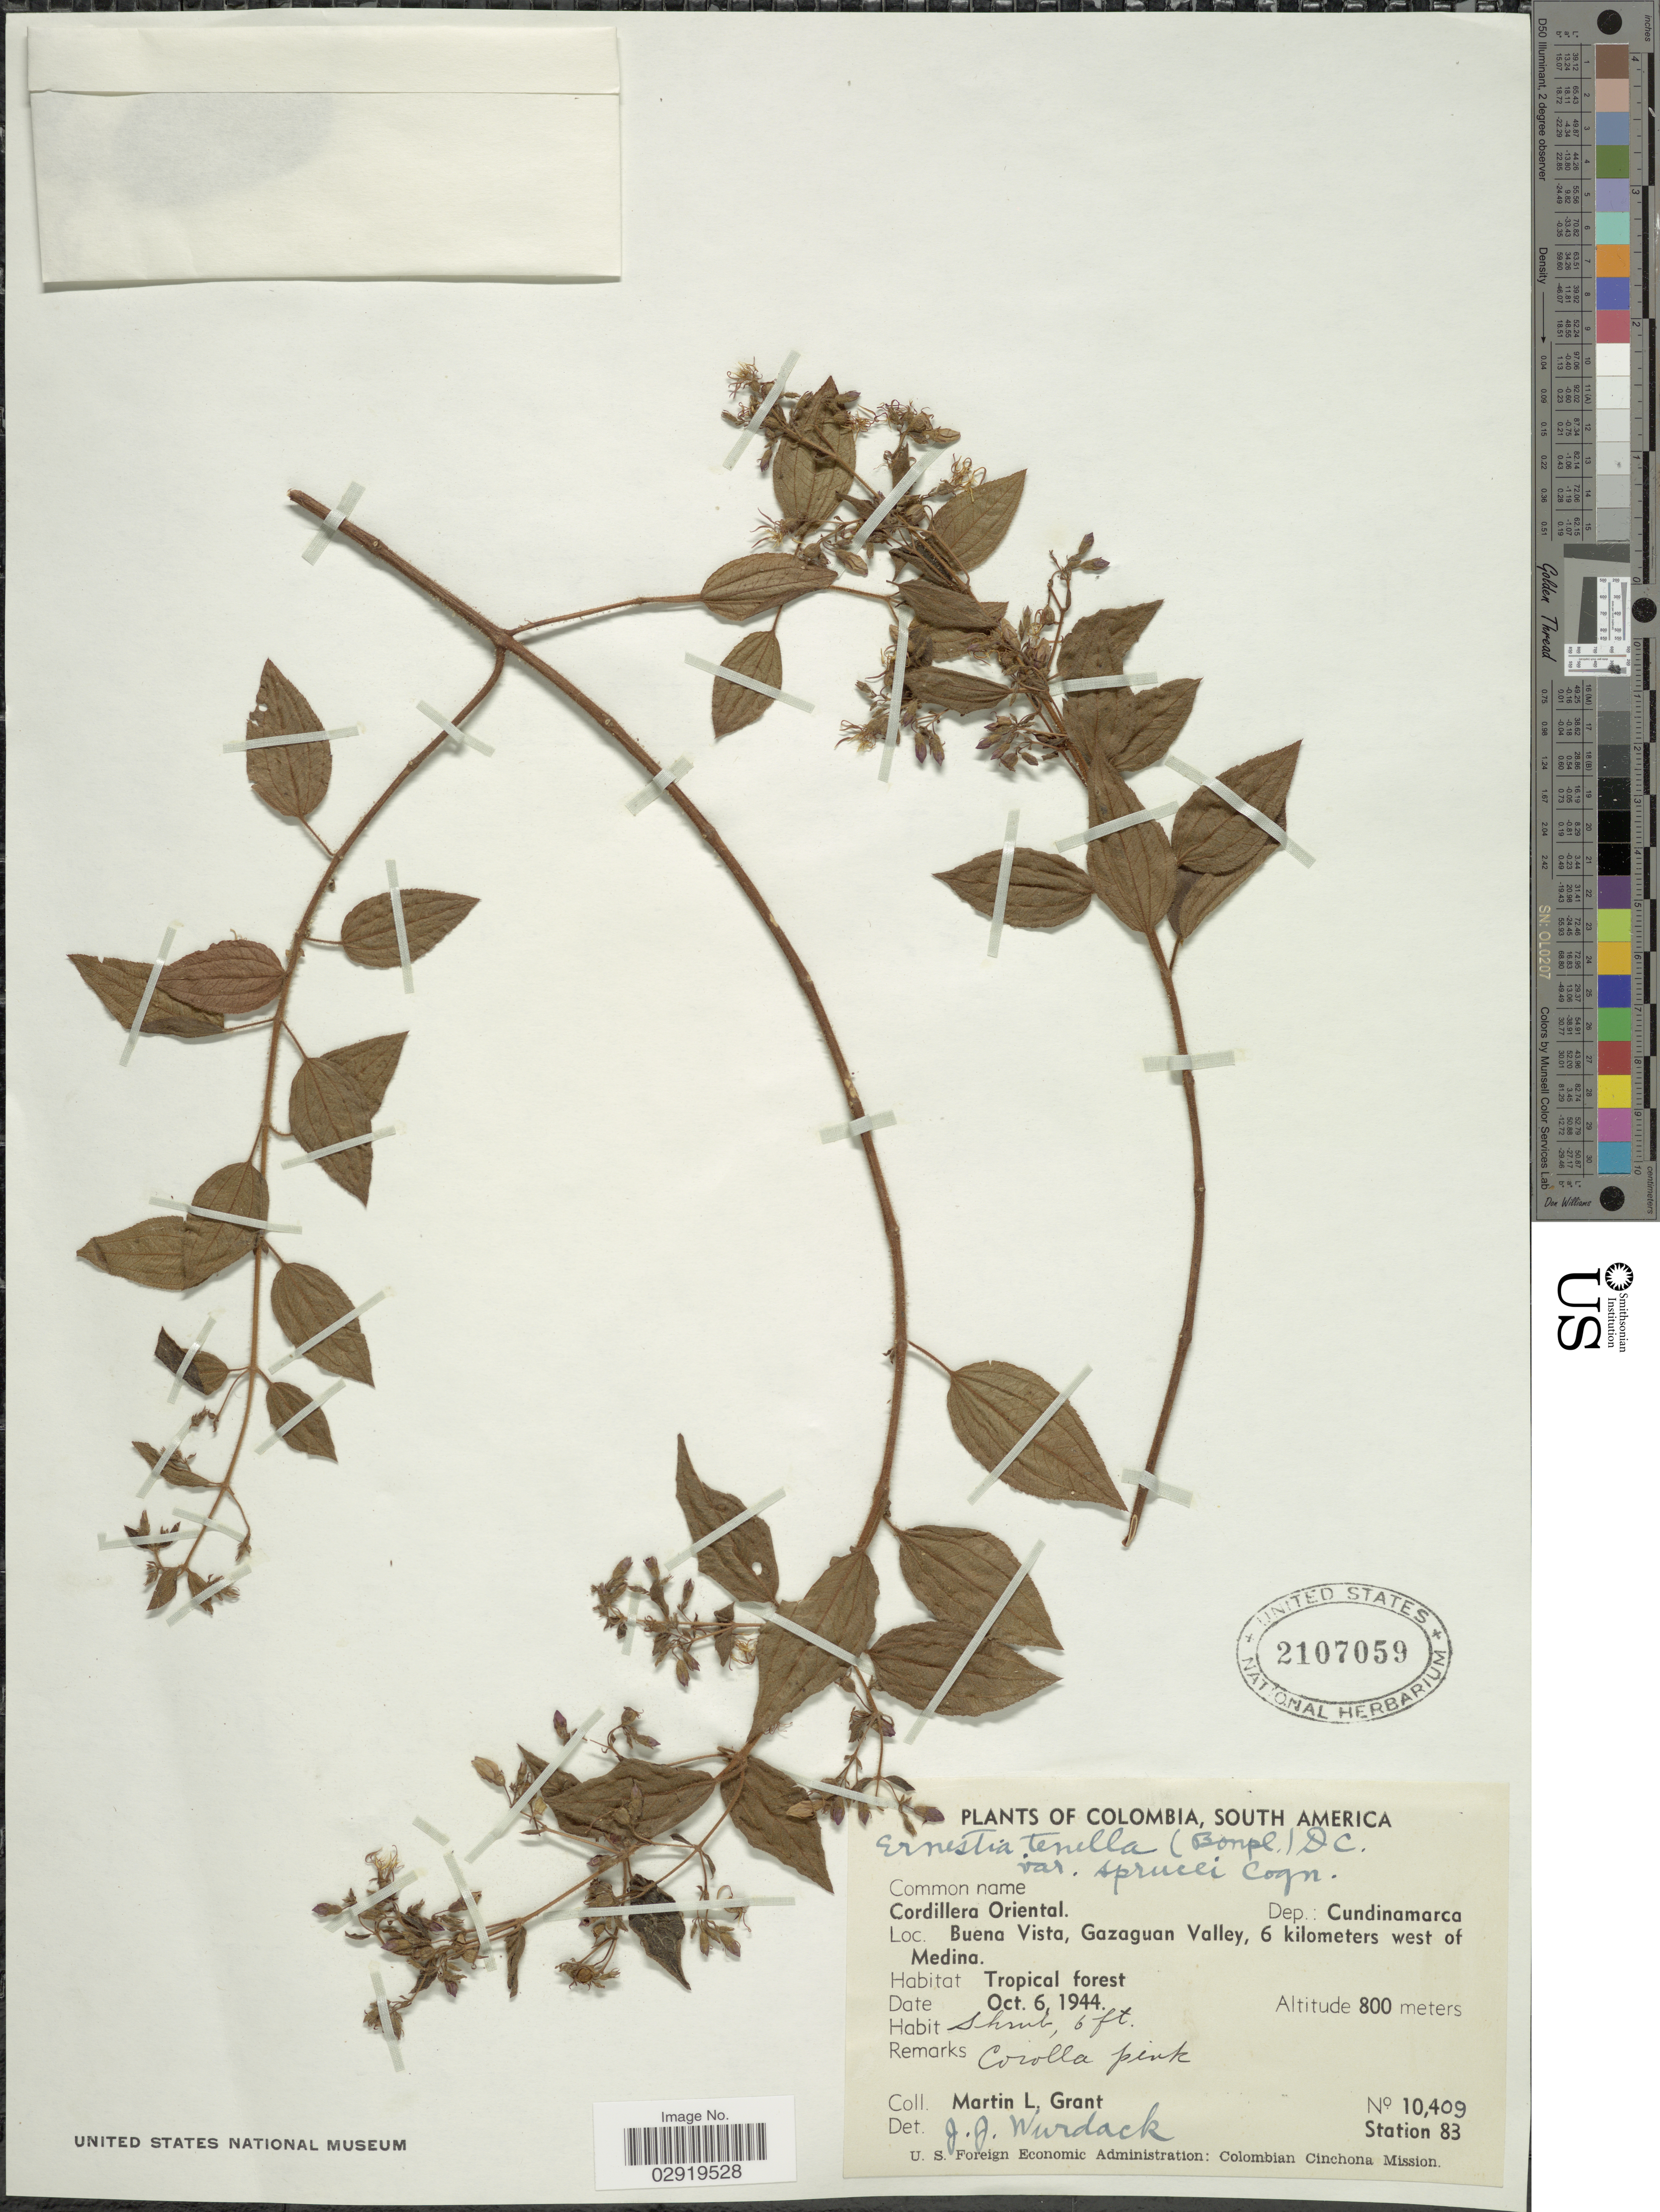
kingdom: Plantae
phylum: Tracheophyta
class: Magnoliopsida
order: Myrtales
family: Melastomataceae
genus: Ernestia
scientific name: Ernestia adenotricha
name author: L. Uribe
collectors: M. L. Grant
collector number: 10409/83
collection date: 1944-10-06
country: Colombia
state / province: Cundinamarca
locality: Cordillera Oriental. Dep.: Cundinamarca. Buena Vista, Gazaguan Valley, 6 kilometers west of Medina.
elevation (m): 800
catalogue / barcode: US 2107059